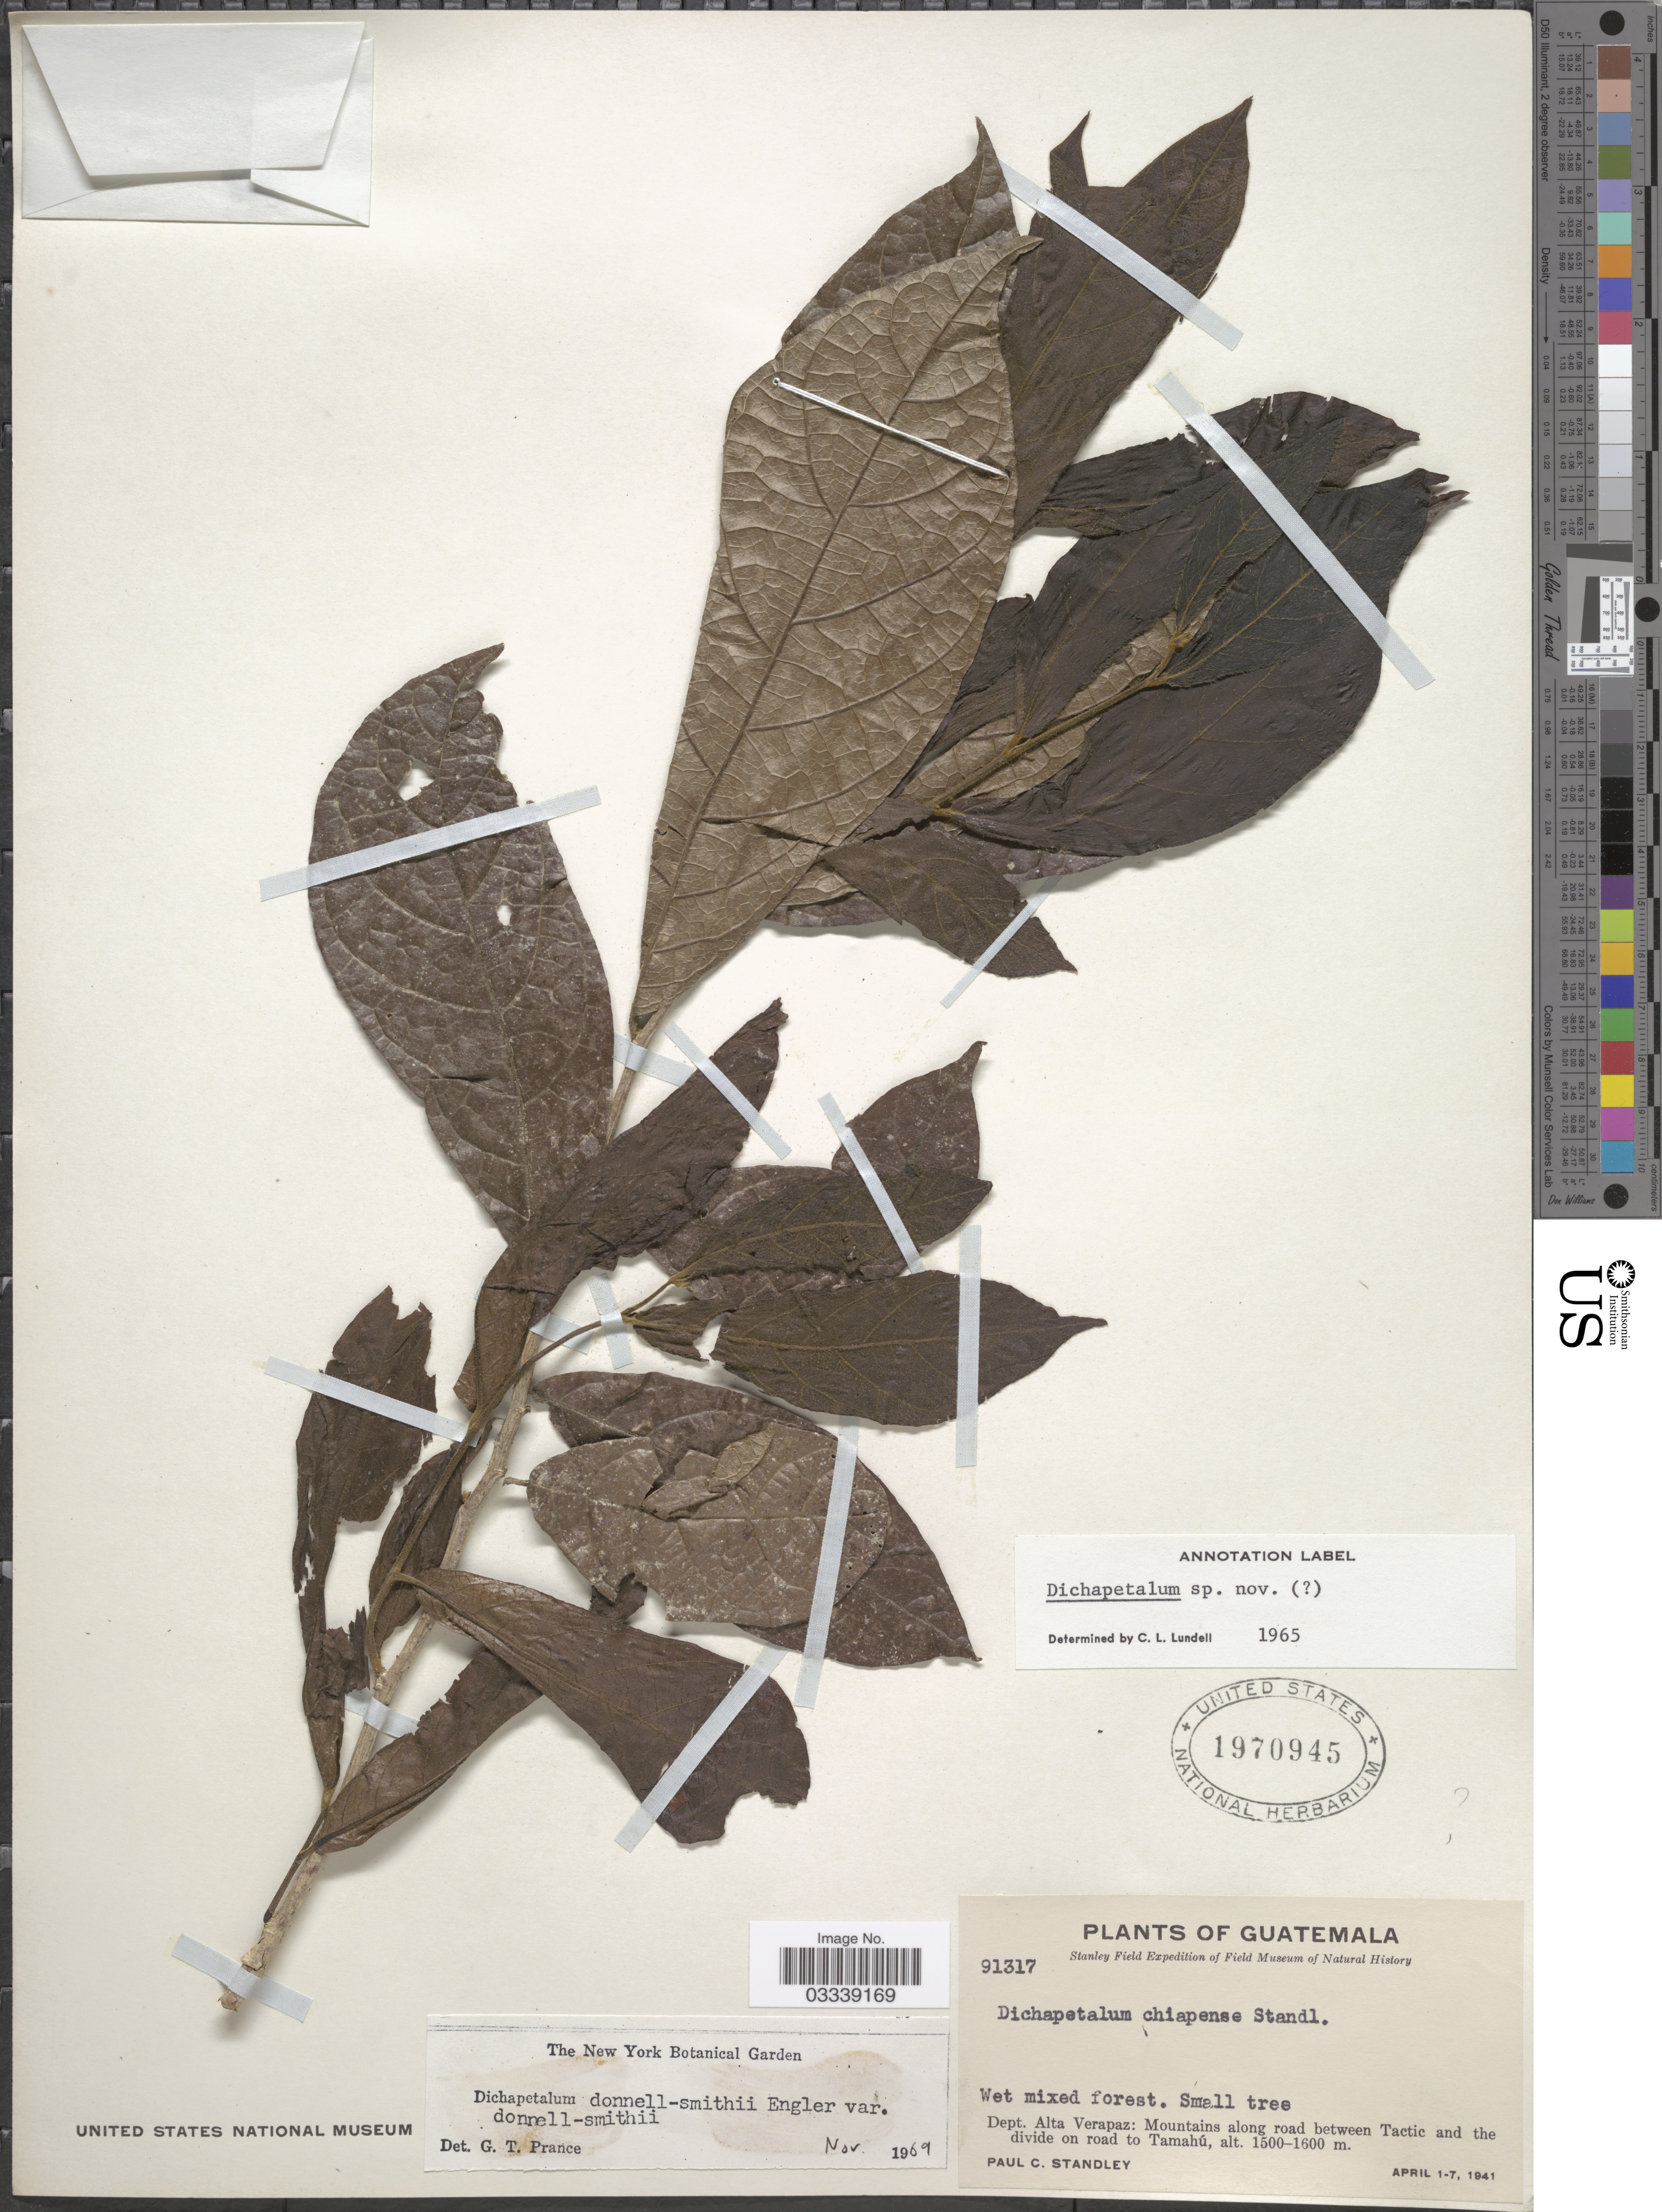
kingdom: Plantae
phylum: Tracheophyta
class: Magnoliopsida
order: Malpighiales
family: Dichapetalaceae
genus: Dichapetalum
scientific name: Dichapetalum donnell-smithii var. donnell-smithii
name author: Engl.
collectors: P. C. Standley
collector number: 91317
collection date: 1941-04-01/1941-04-07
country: Guatemala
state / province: Alta Verapaz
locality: Dept. Alta Verapaz: Mountains along road between Tactic and the divide on road to Tamahú.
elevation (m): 1500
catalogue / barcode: US 1970945